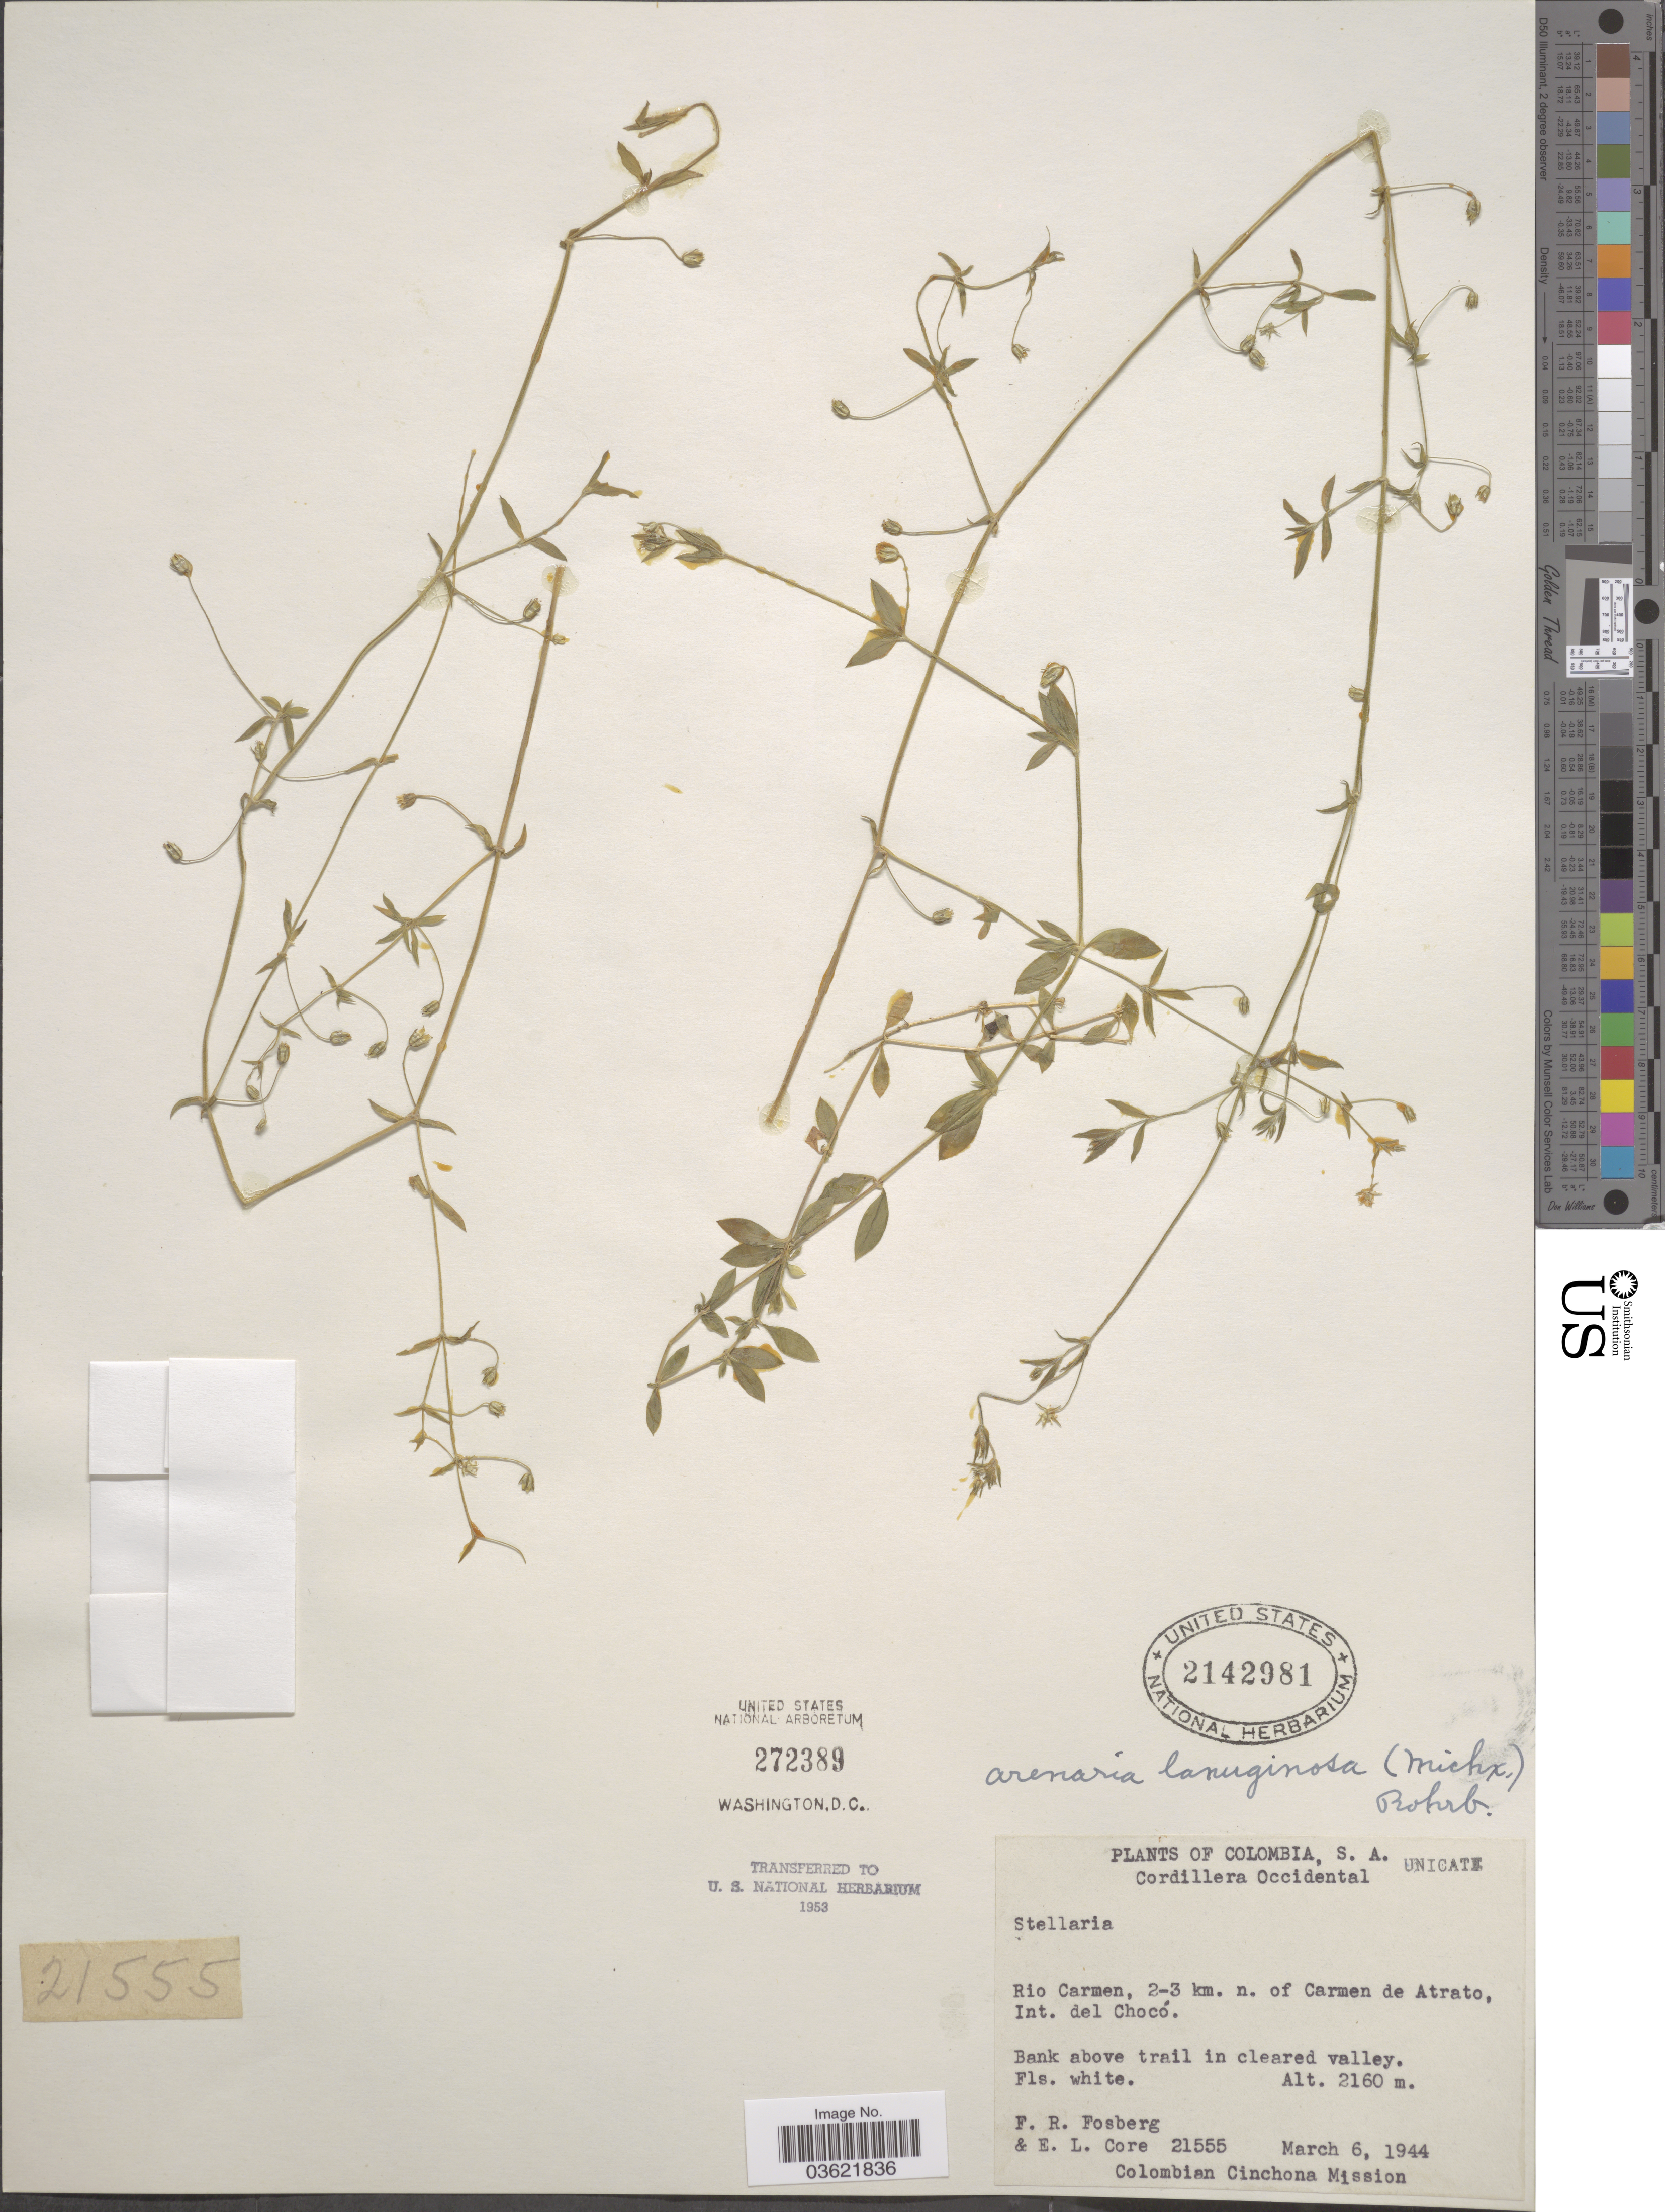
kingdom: Plantae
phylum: Tracheophyta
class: Magnoliopsida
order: Caryophyllales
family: Caryophyllaceae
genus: Arenaria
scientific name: Arenaria lanuginosa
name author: (Michx.) Rohrb.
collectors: F. R. Fosberg & E. Core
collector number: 21555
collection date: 1944-03-06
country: Colombia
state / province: Chocó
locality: Cordillera Occidental. Rio Carmen, 2-3 km. n. of Carmen de Atrato, Int. del Chocó. Bank above trail in cleared valley.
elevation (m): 2160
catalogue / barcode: US 2142981